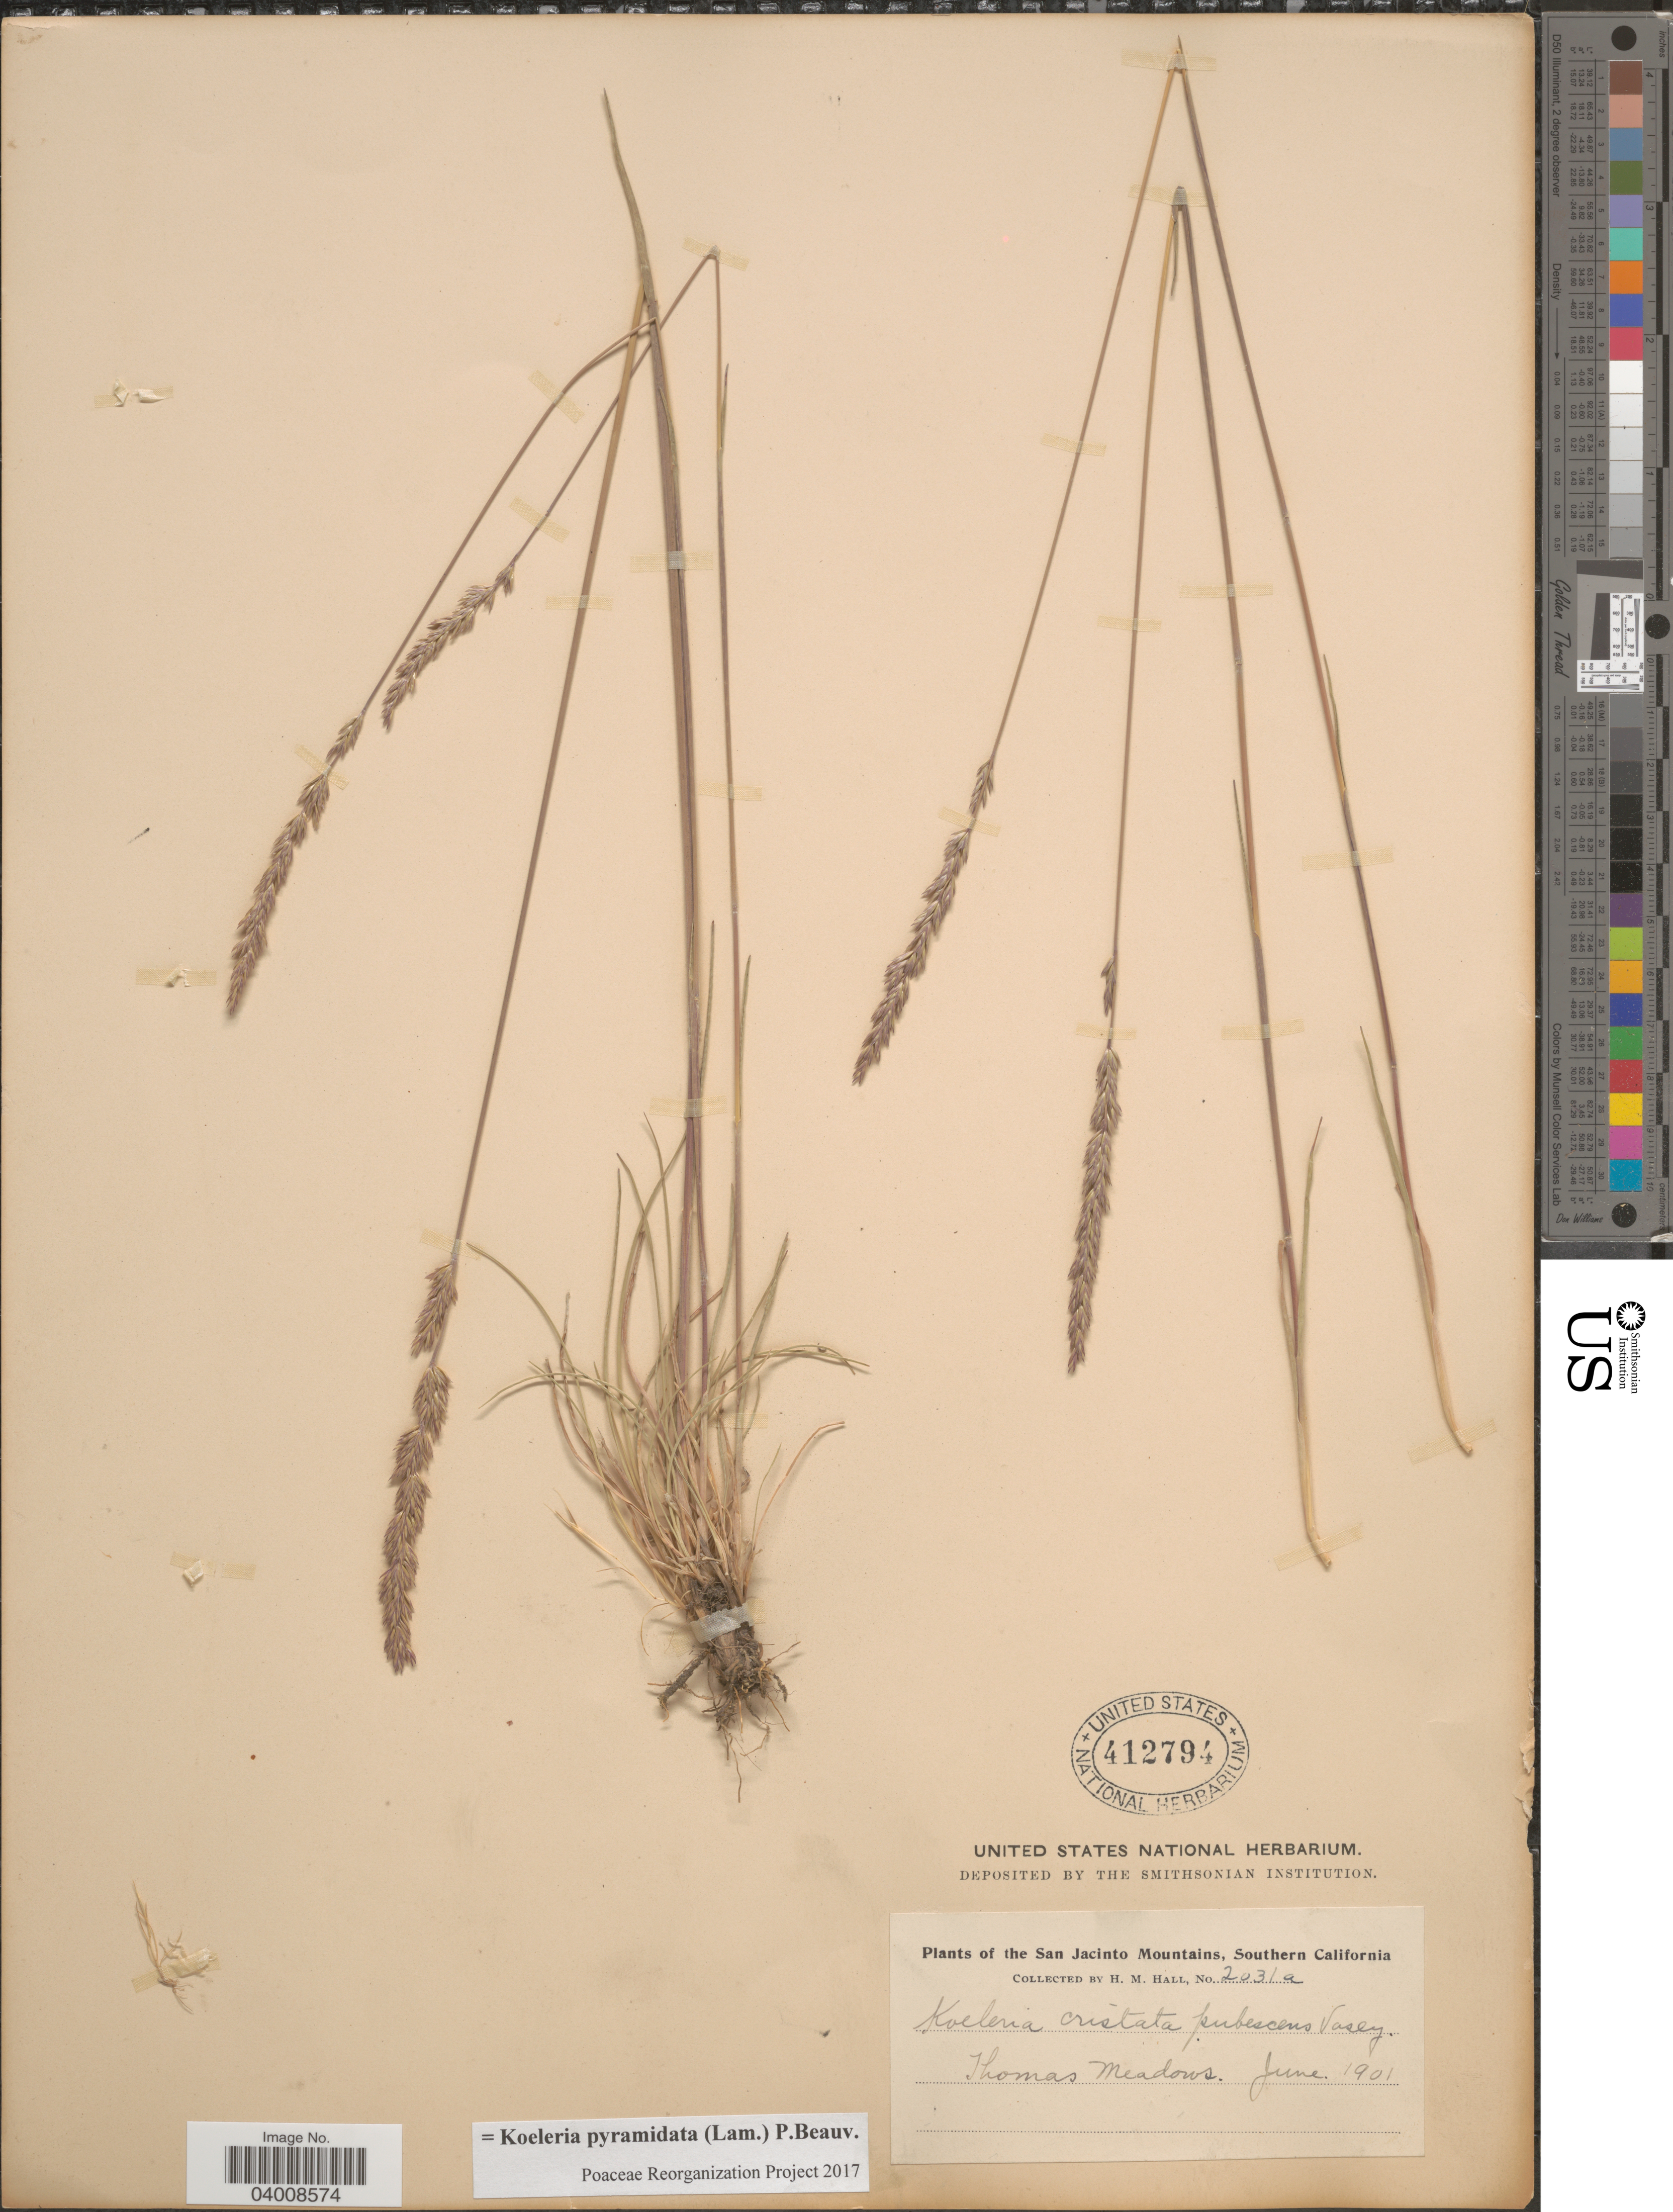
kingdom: Plantae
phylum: Tracheophyta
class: Liliopsida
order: Poales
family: Poaceae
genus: Koeleria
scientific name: Koeleria pyramidata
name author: (Lam.) P. Beauv.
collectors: H. M. Hall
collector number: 2031a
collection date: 1901-06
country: United States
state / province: California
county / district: Riverside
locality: San Jacinto Mountains, Southern California. Thomas Meadows.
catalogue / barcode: US 412794